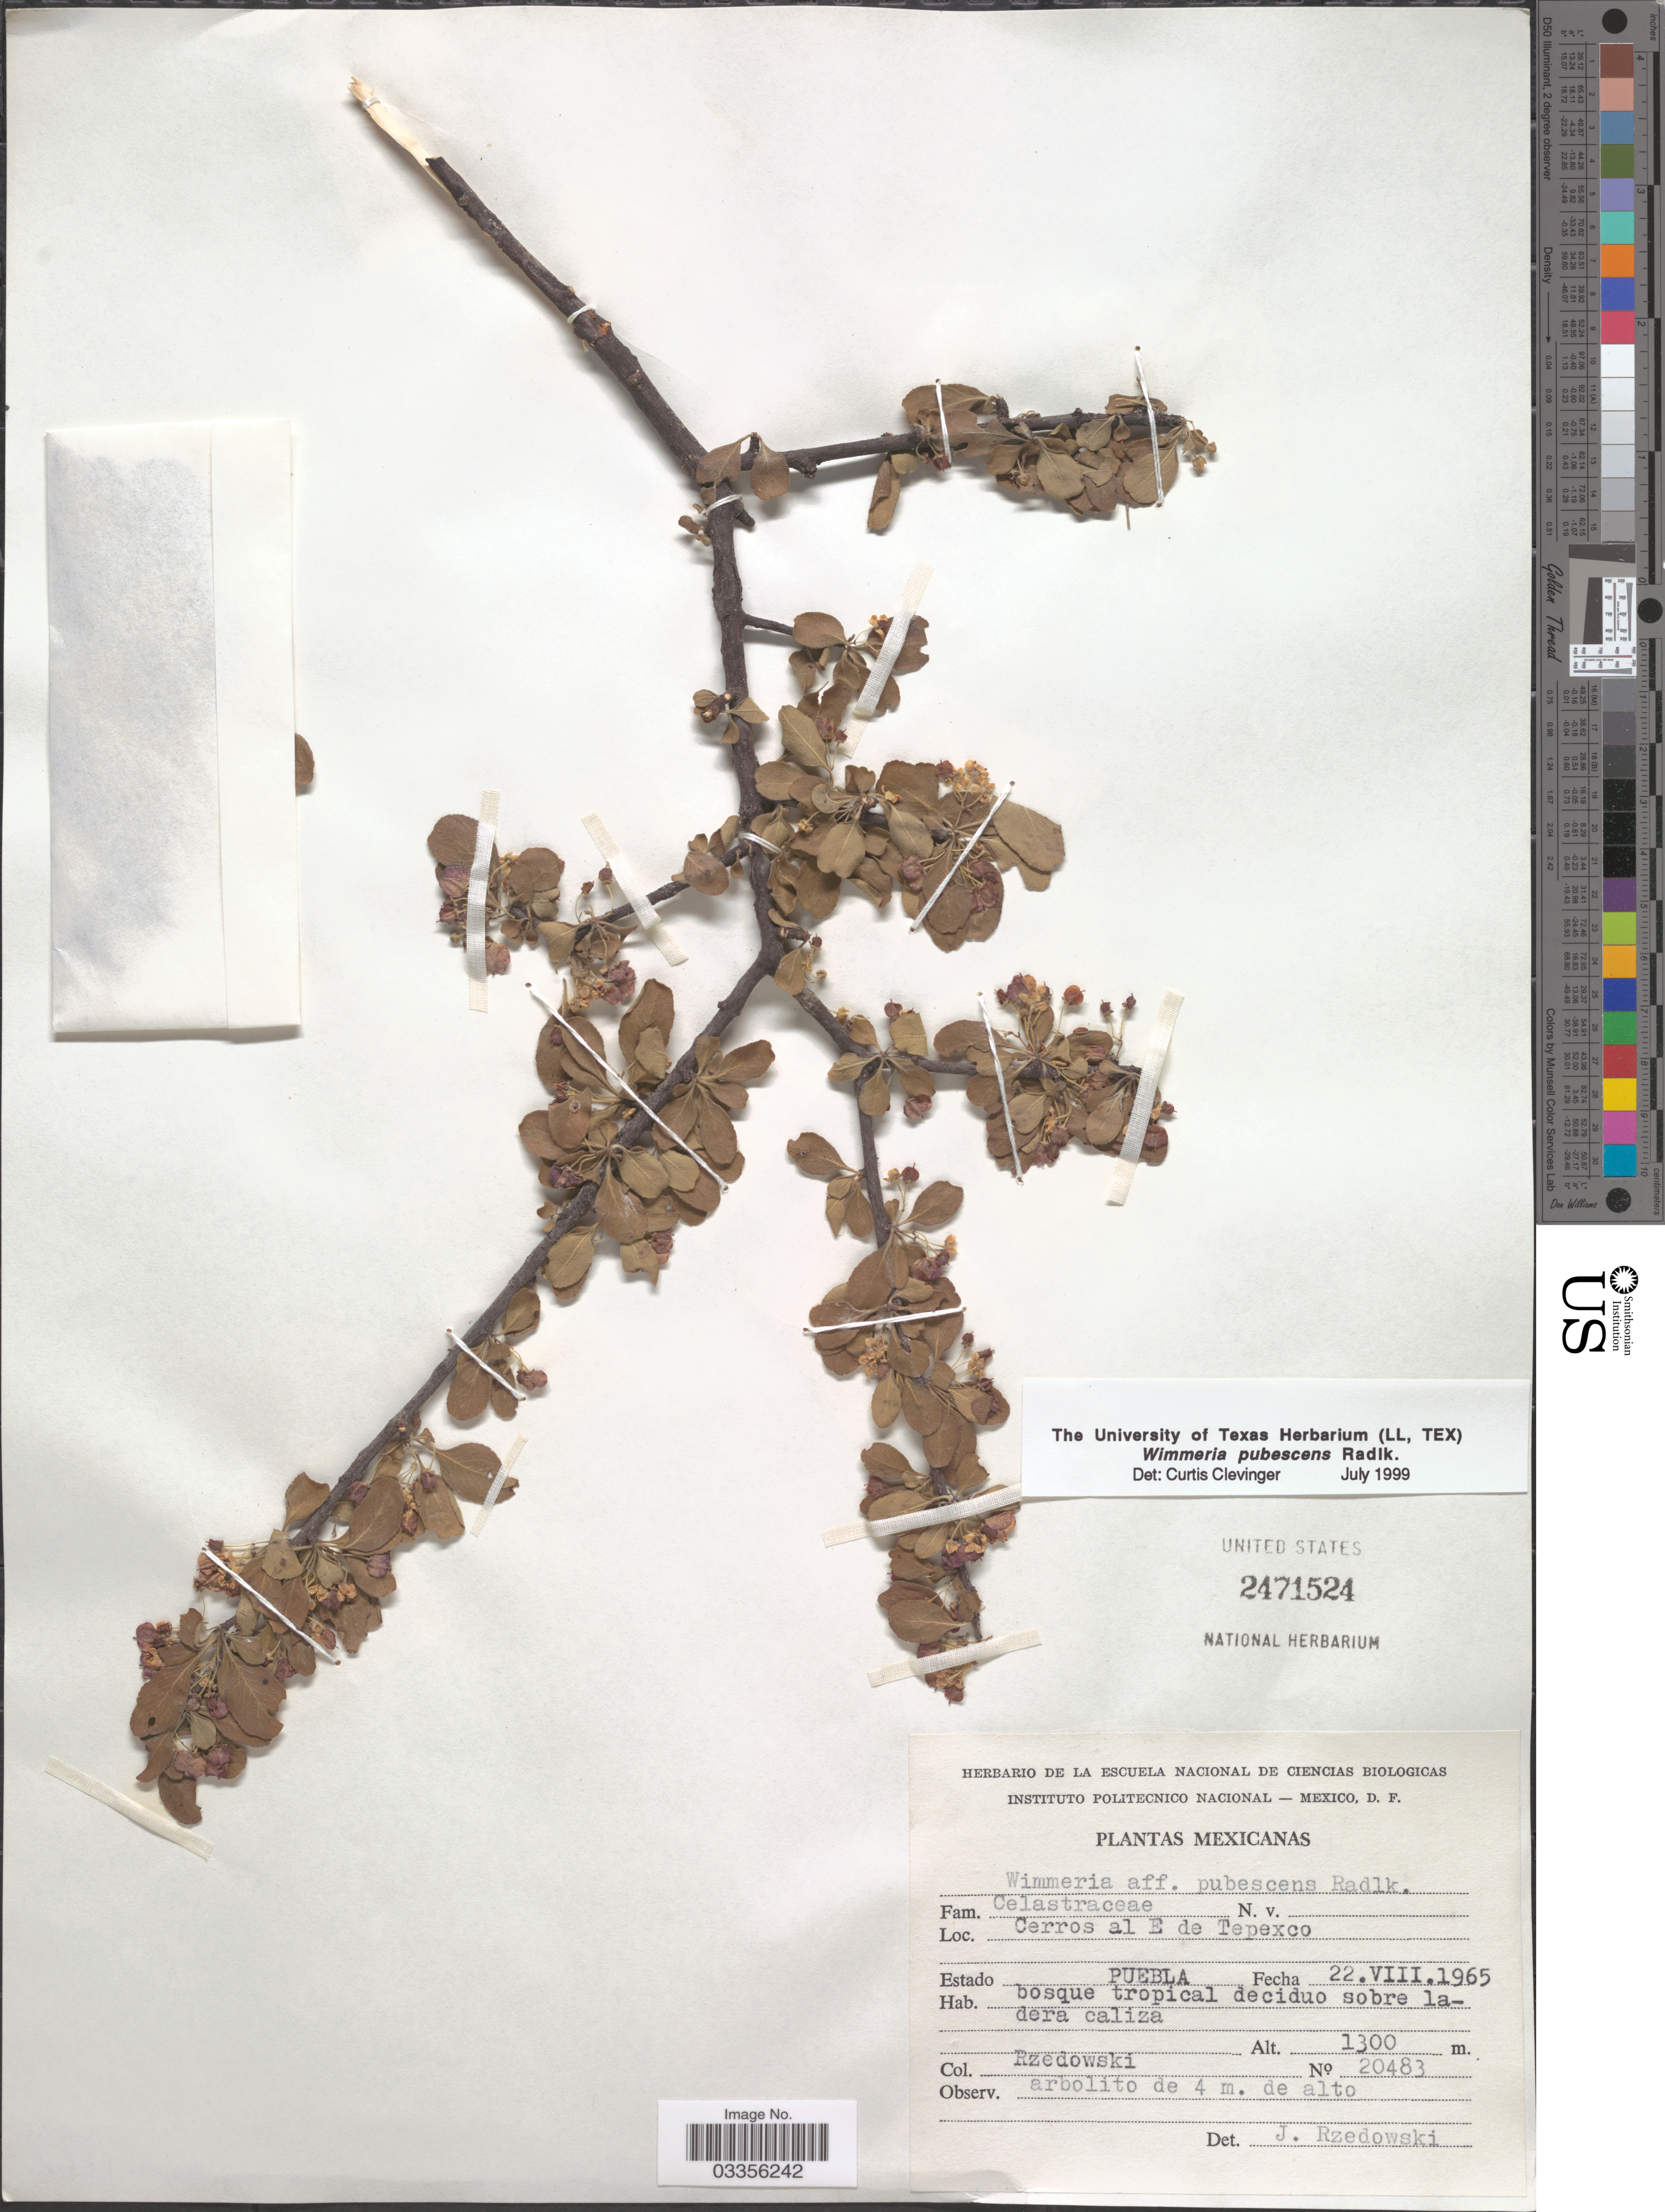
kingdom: Plantae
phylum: Tracheophyta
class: Magnoliopsida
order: Celastrales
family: Celastraceae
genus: Wimmeria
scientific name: Wimmeria pubescens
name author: Radlk.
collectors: Rzedowski, --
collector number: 20483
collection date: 1965-08-22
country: Mexico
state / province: Puebla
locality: Cerros al E de Tepexco.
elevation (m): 1300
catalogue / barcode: US 2471524